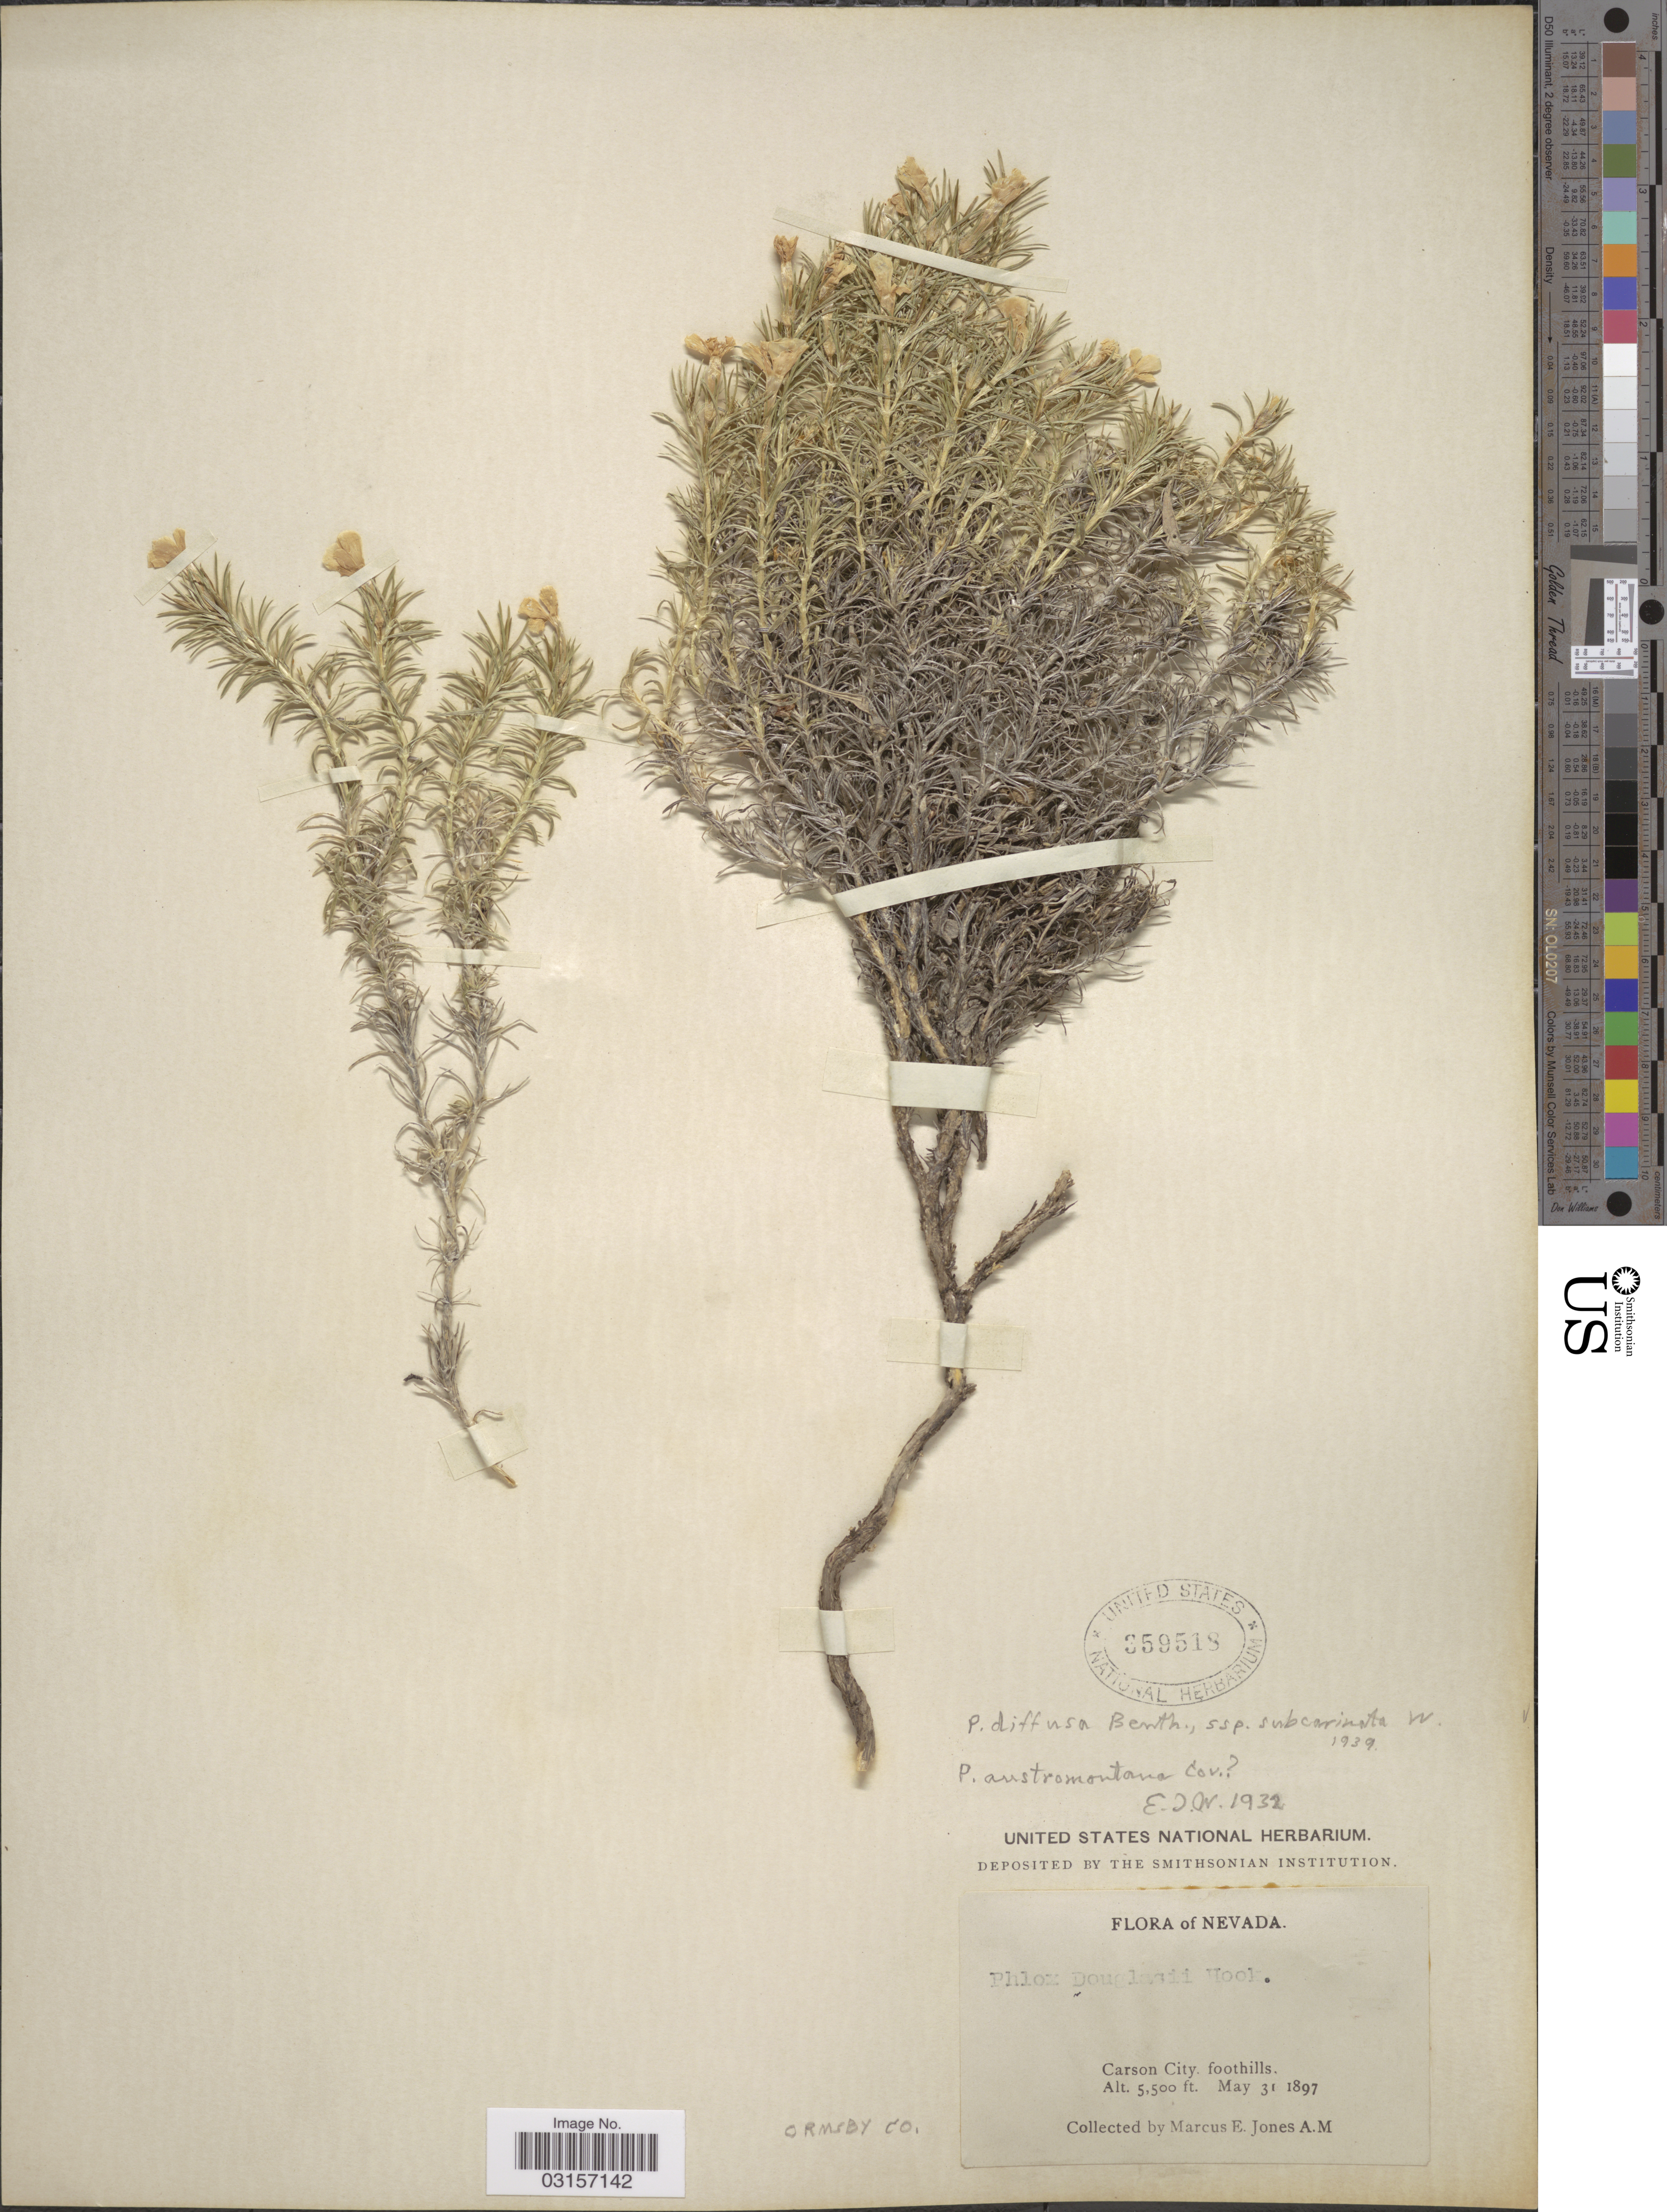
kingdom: Plantae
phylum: Tracheophyta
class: Magnoliopsida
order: Ericales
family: Polemoniaceae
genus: Phlox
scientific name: Phlox diffusa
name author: Benth.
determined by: Mayfield, M. H.; Ferguson, C. J.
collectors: M. E. Jones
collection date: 1897-05-31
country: United States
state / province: Nevada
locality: Ormsby Co., Carson City, foothills.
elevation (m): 1676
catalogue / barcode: US 359518